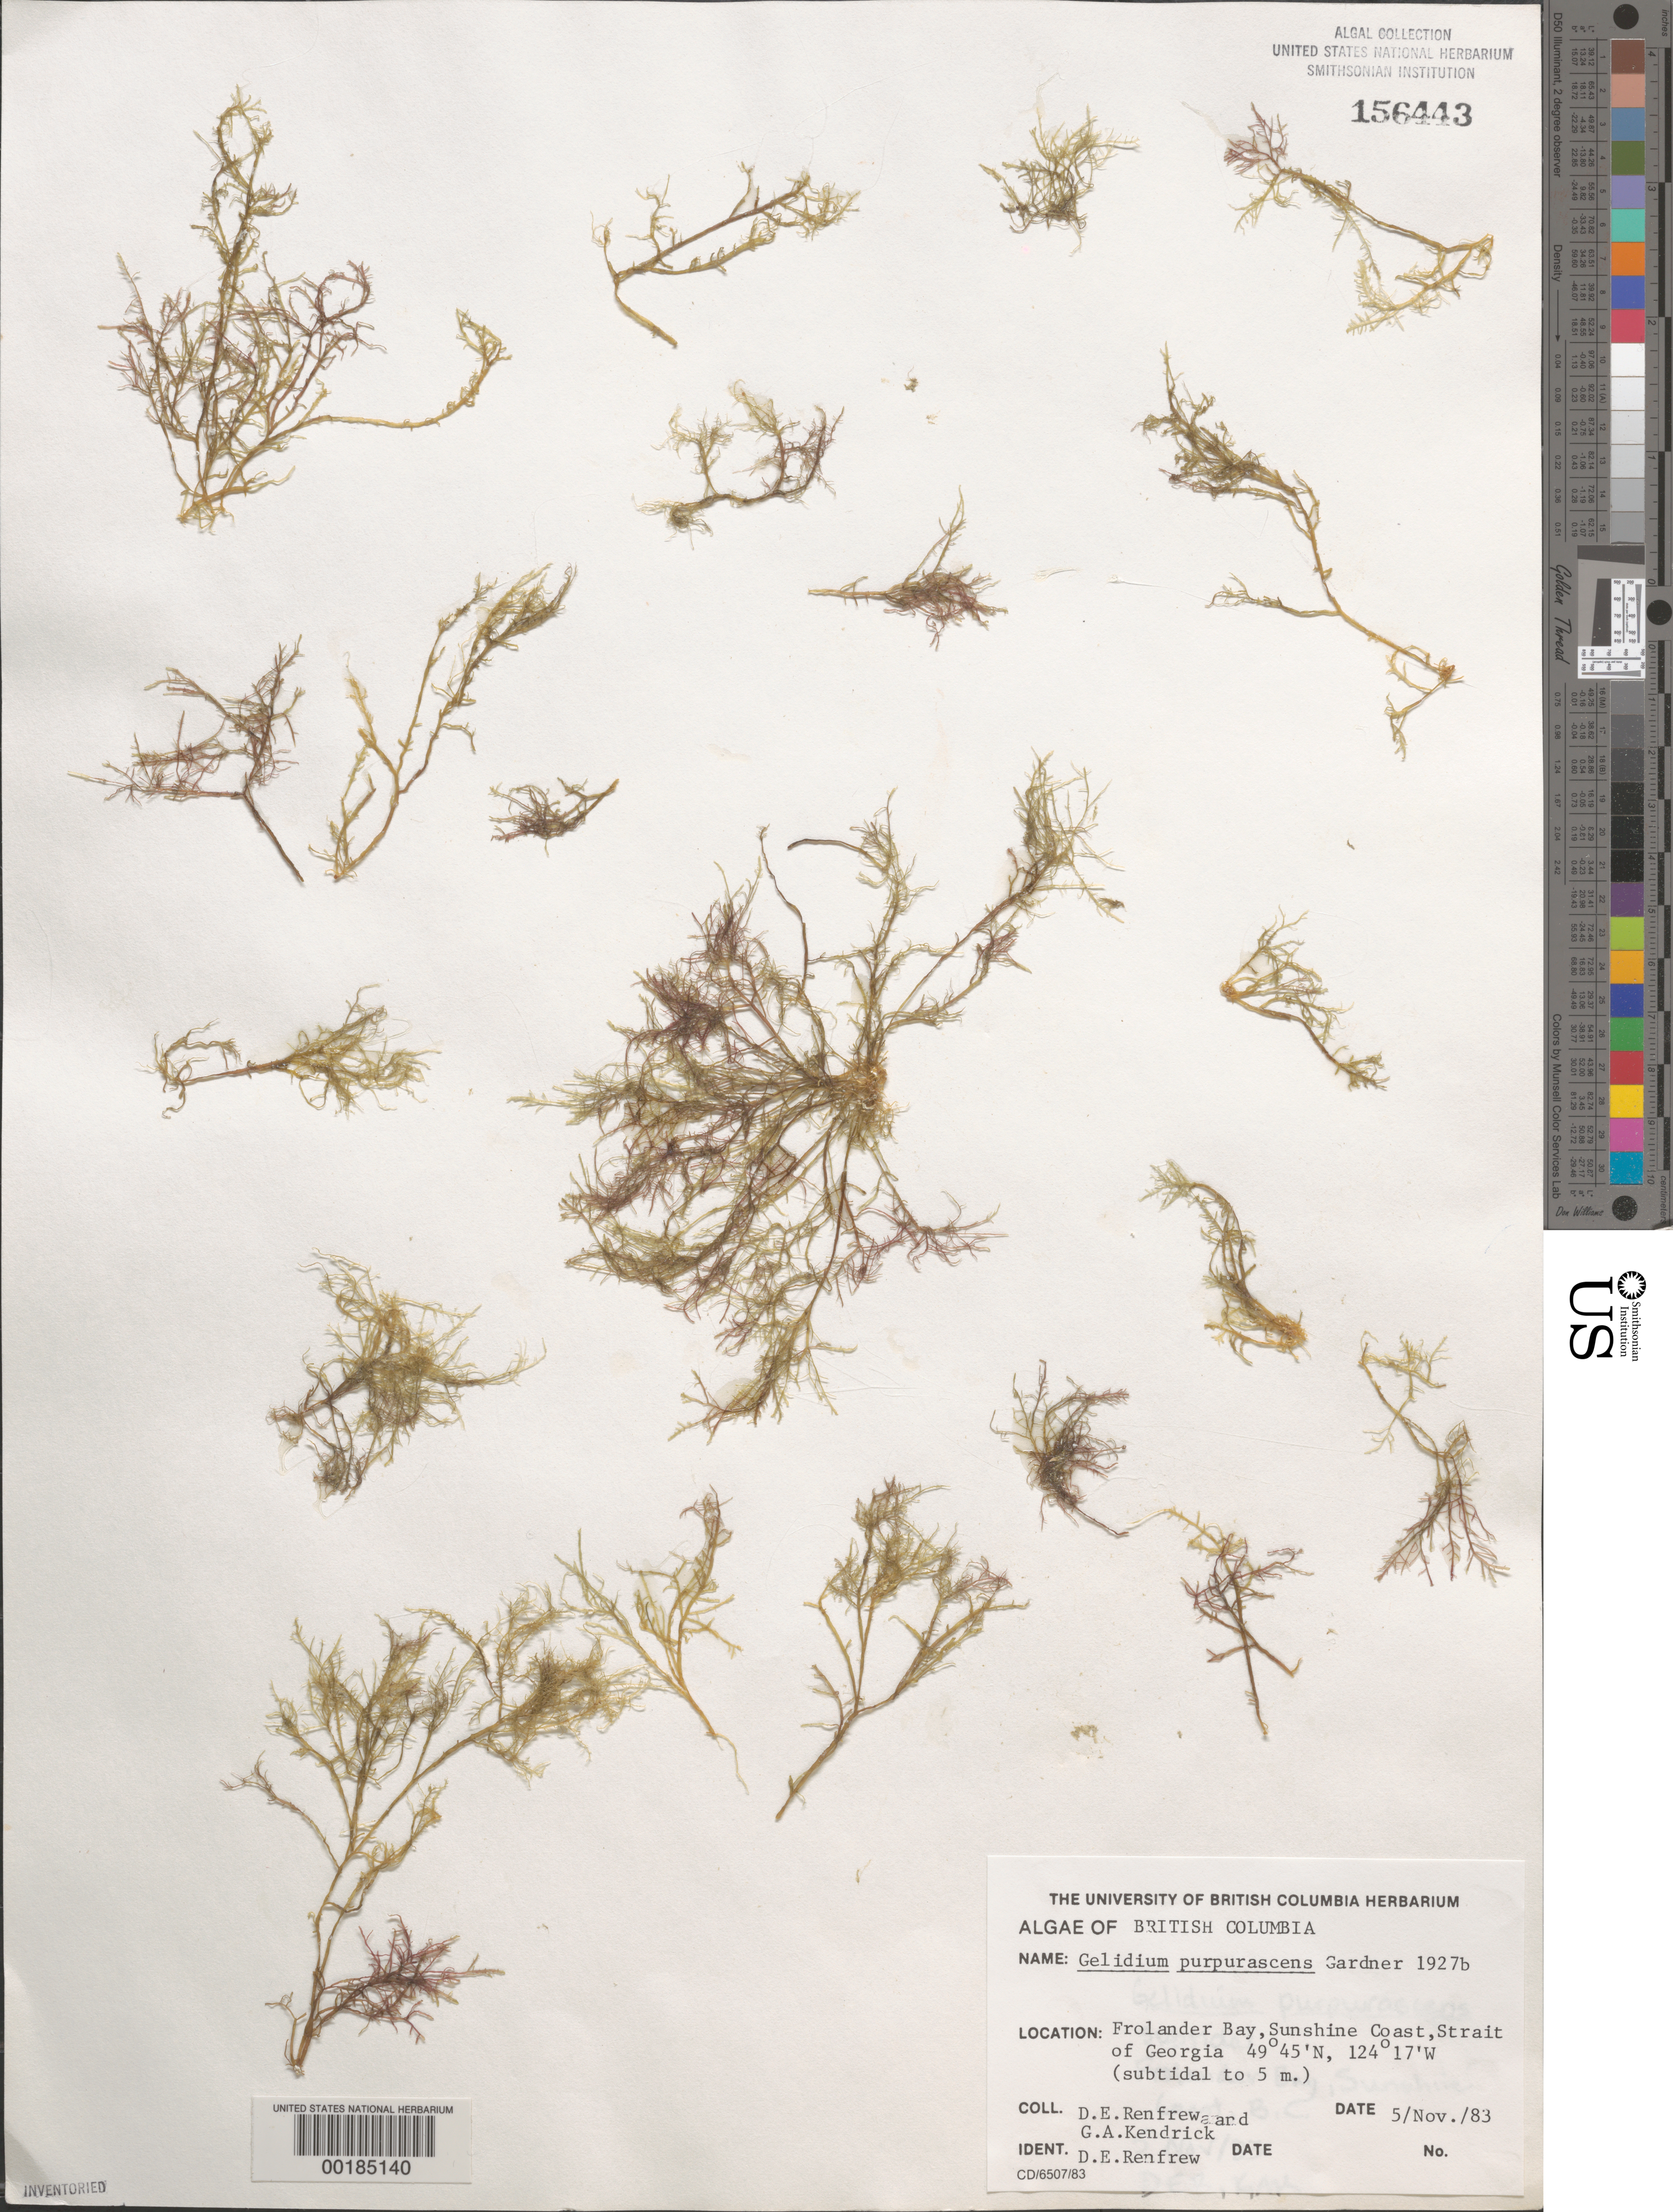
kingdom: Plantae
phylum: Rhodophyta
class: Florideophyceae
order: Gelidiales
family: Gelidiaceae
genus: Gelidium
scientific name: Gelidium purpurascens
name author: N.L. Gardner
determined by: Renfrew, D. E.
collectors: D. Renfrew & G. Kendrick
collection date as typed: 05 Nov 1983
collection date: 1983-11-05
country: Canada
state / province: British Columbia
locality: Frolander Bay, Sunshine Coast, Strait of Georgia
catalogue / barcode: US 156443